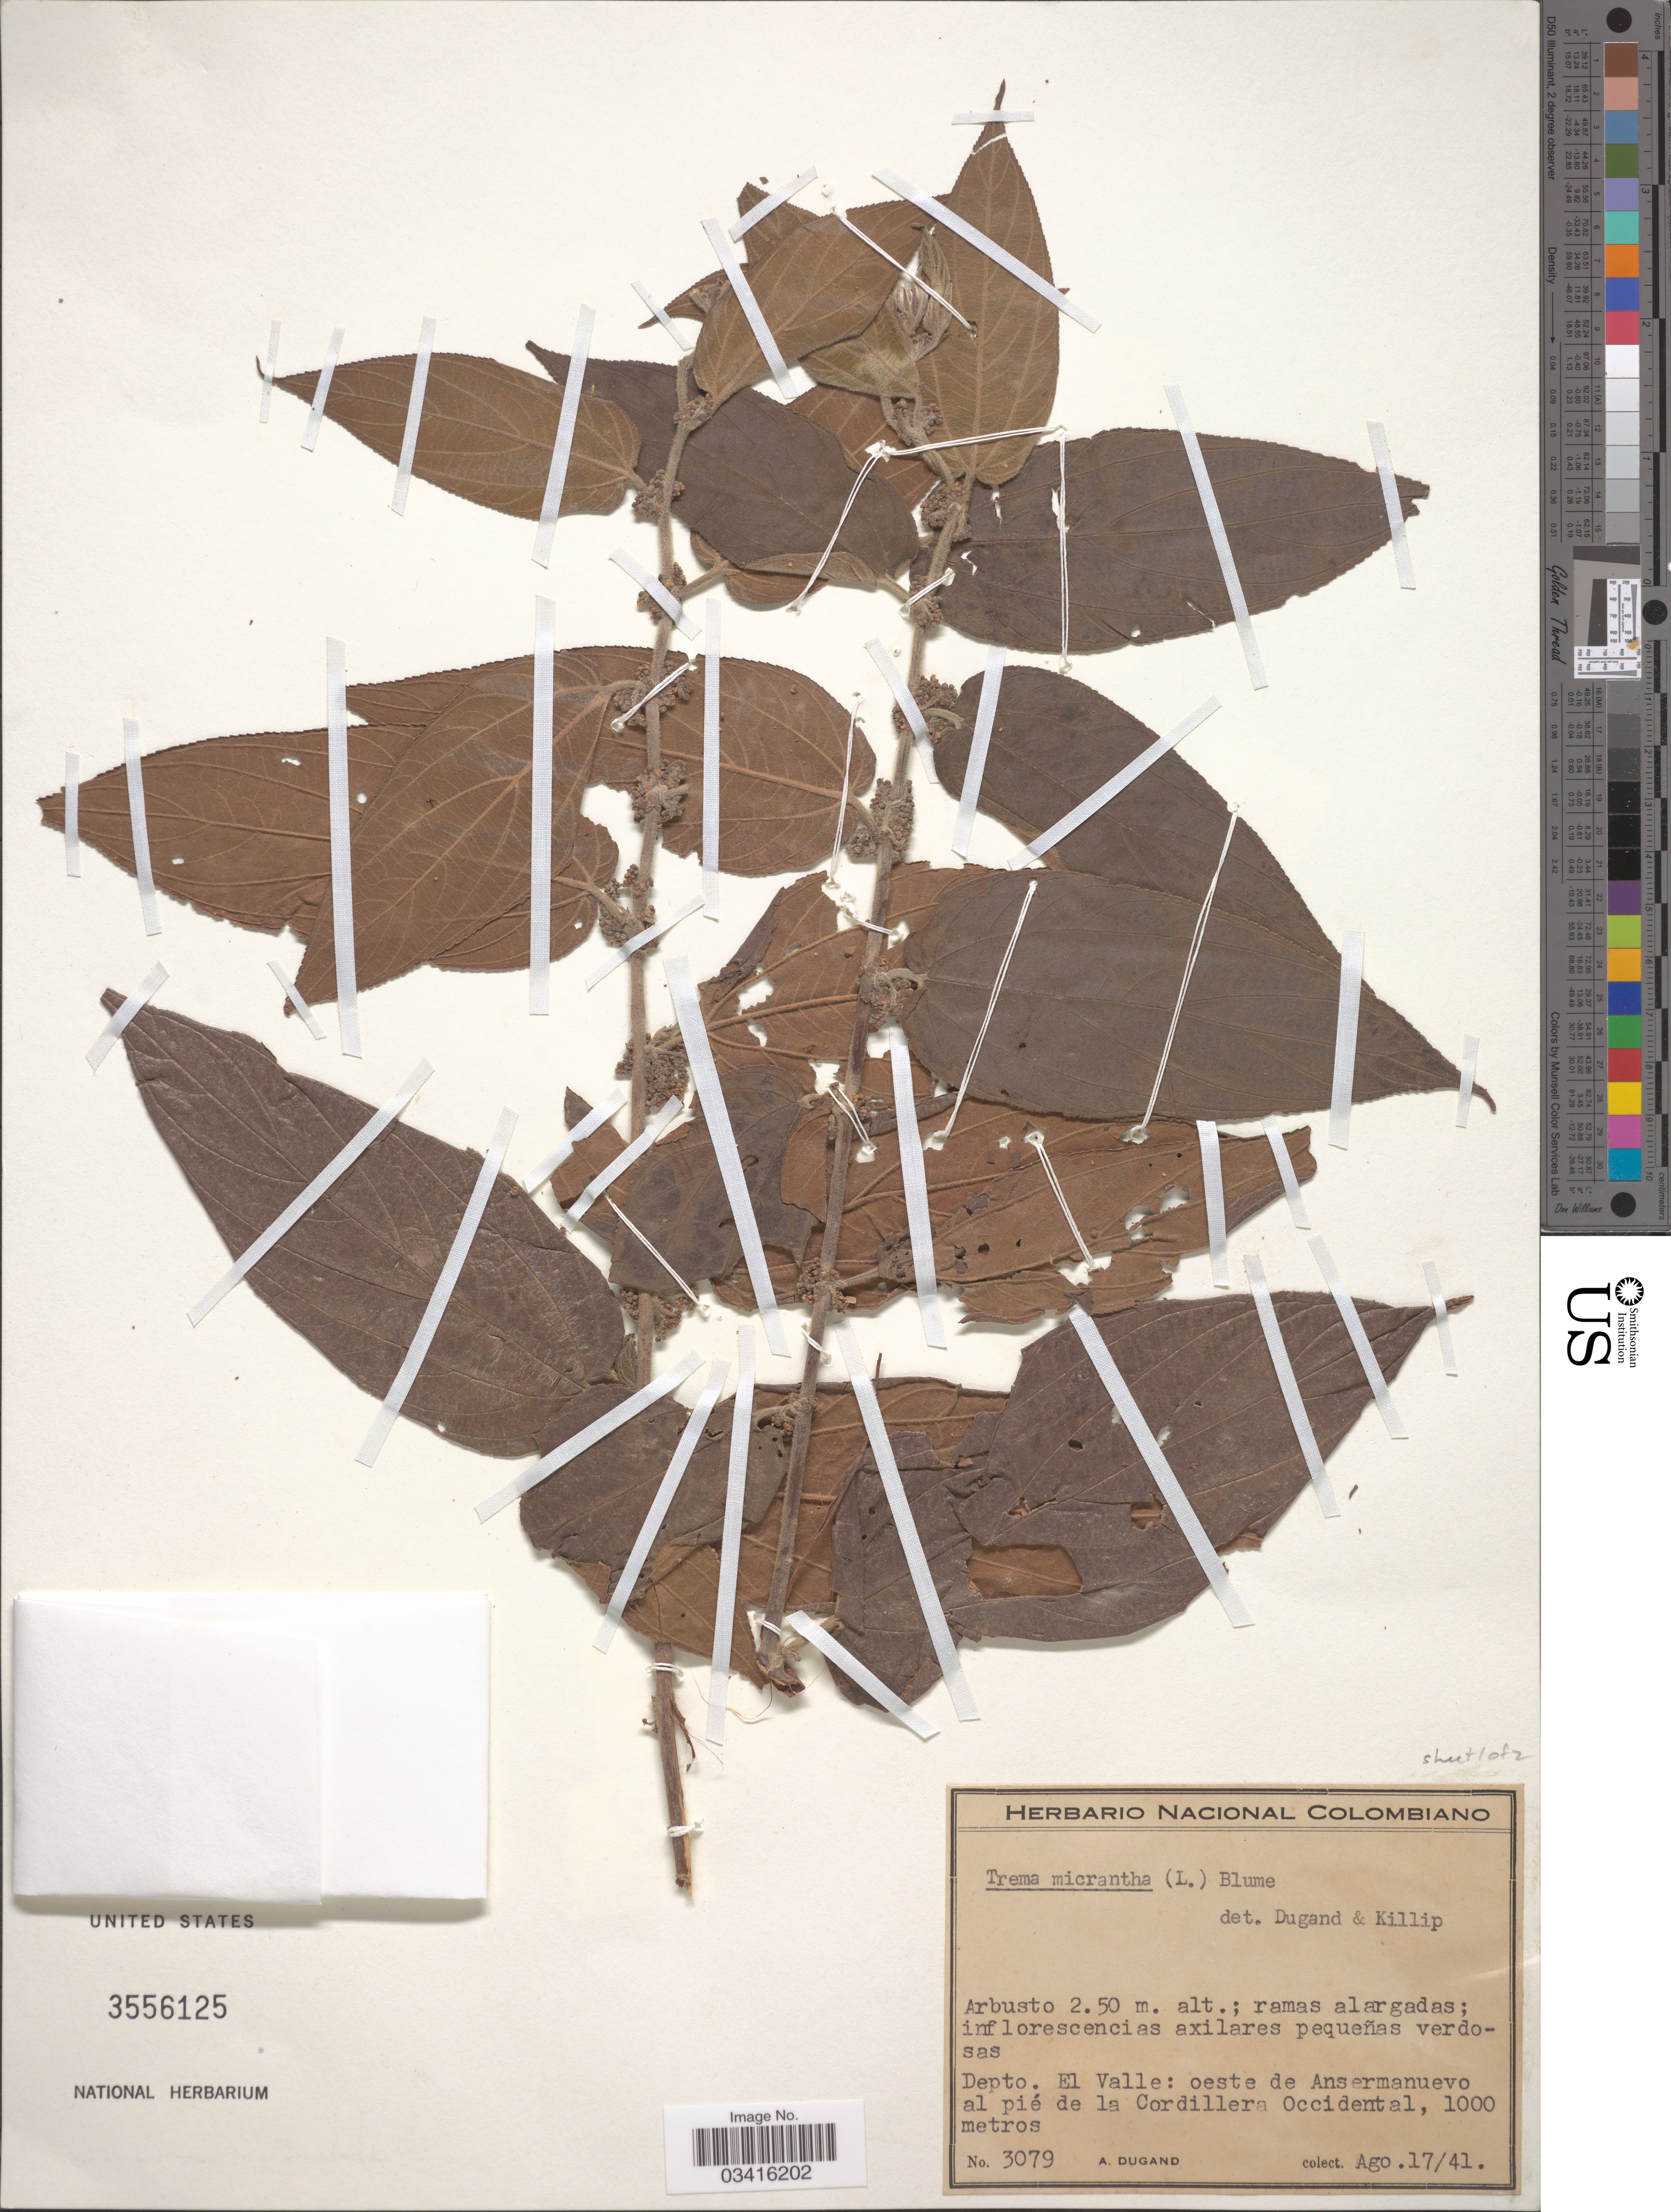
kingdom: Plantae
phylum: Tracheophyta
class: Magnoliopsida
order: Rosales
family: Cannabaceae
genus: Trema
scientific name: Trema micranthum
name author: (L.) Blume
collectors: A. Dugand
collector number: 3079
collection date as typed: Transcribed d/m/y: 17/8/41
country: Colombia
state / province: Valle del Cauca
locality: Depto. El Valle: oeste de Ansermanuevo al pié de la Cordillera Occidental.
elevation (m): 1000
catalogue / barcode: US 3556125